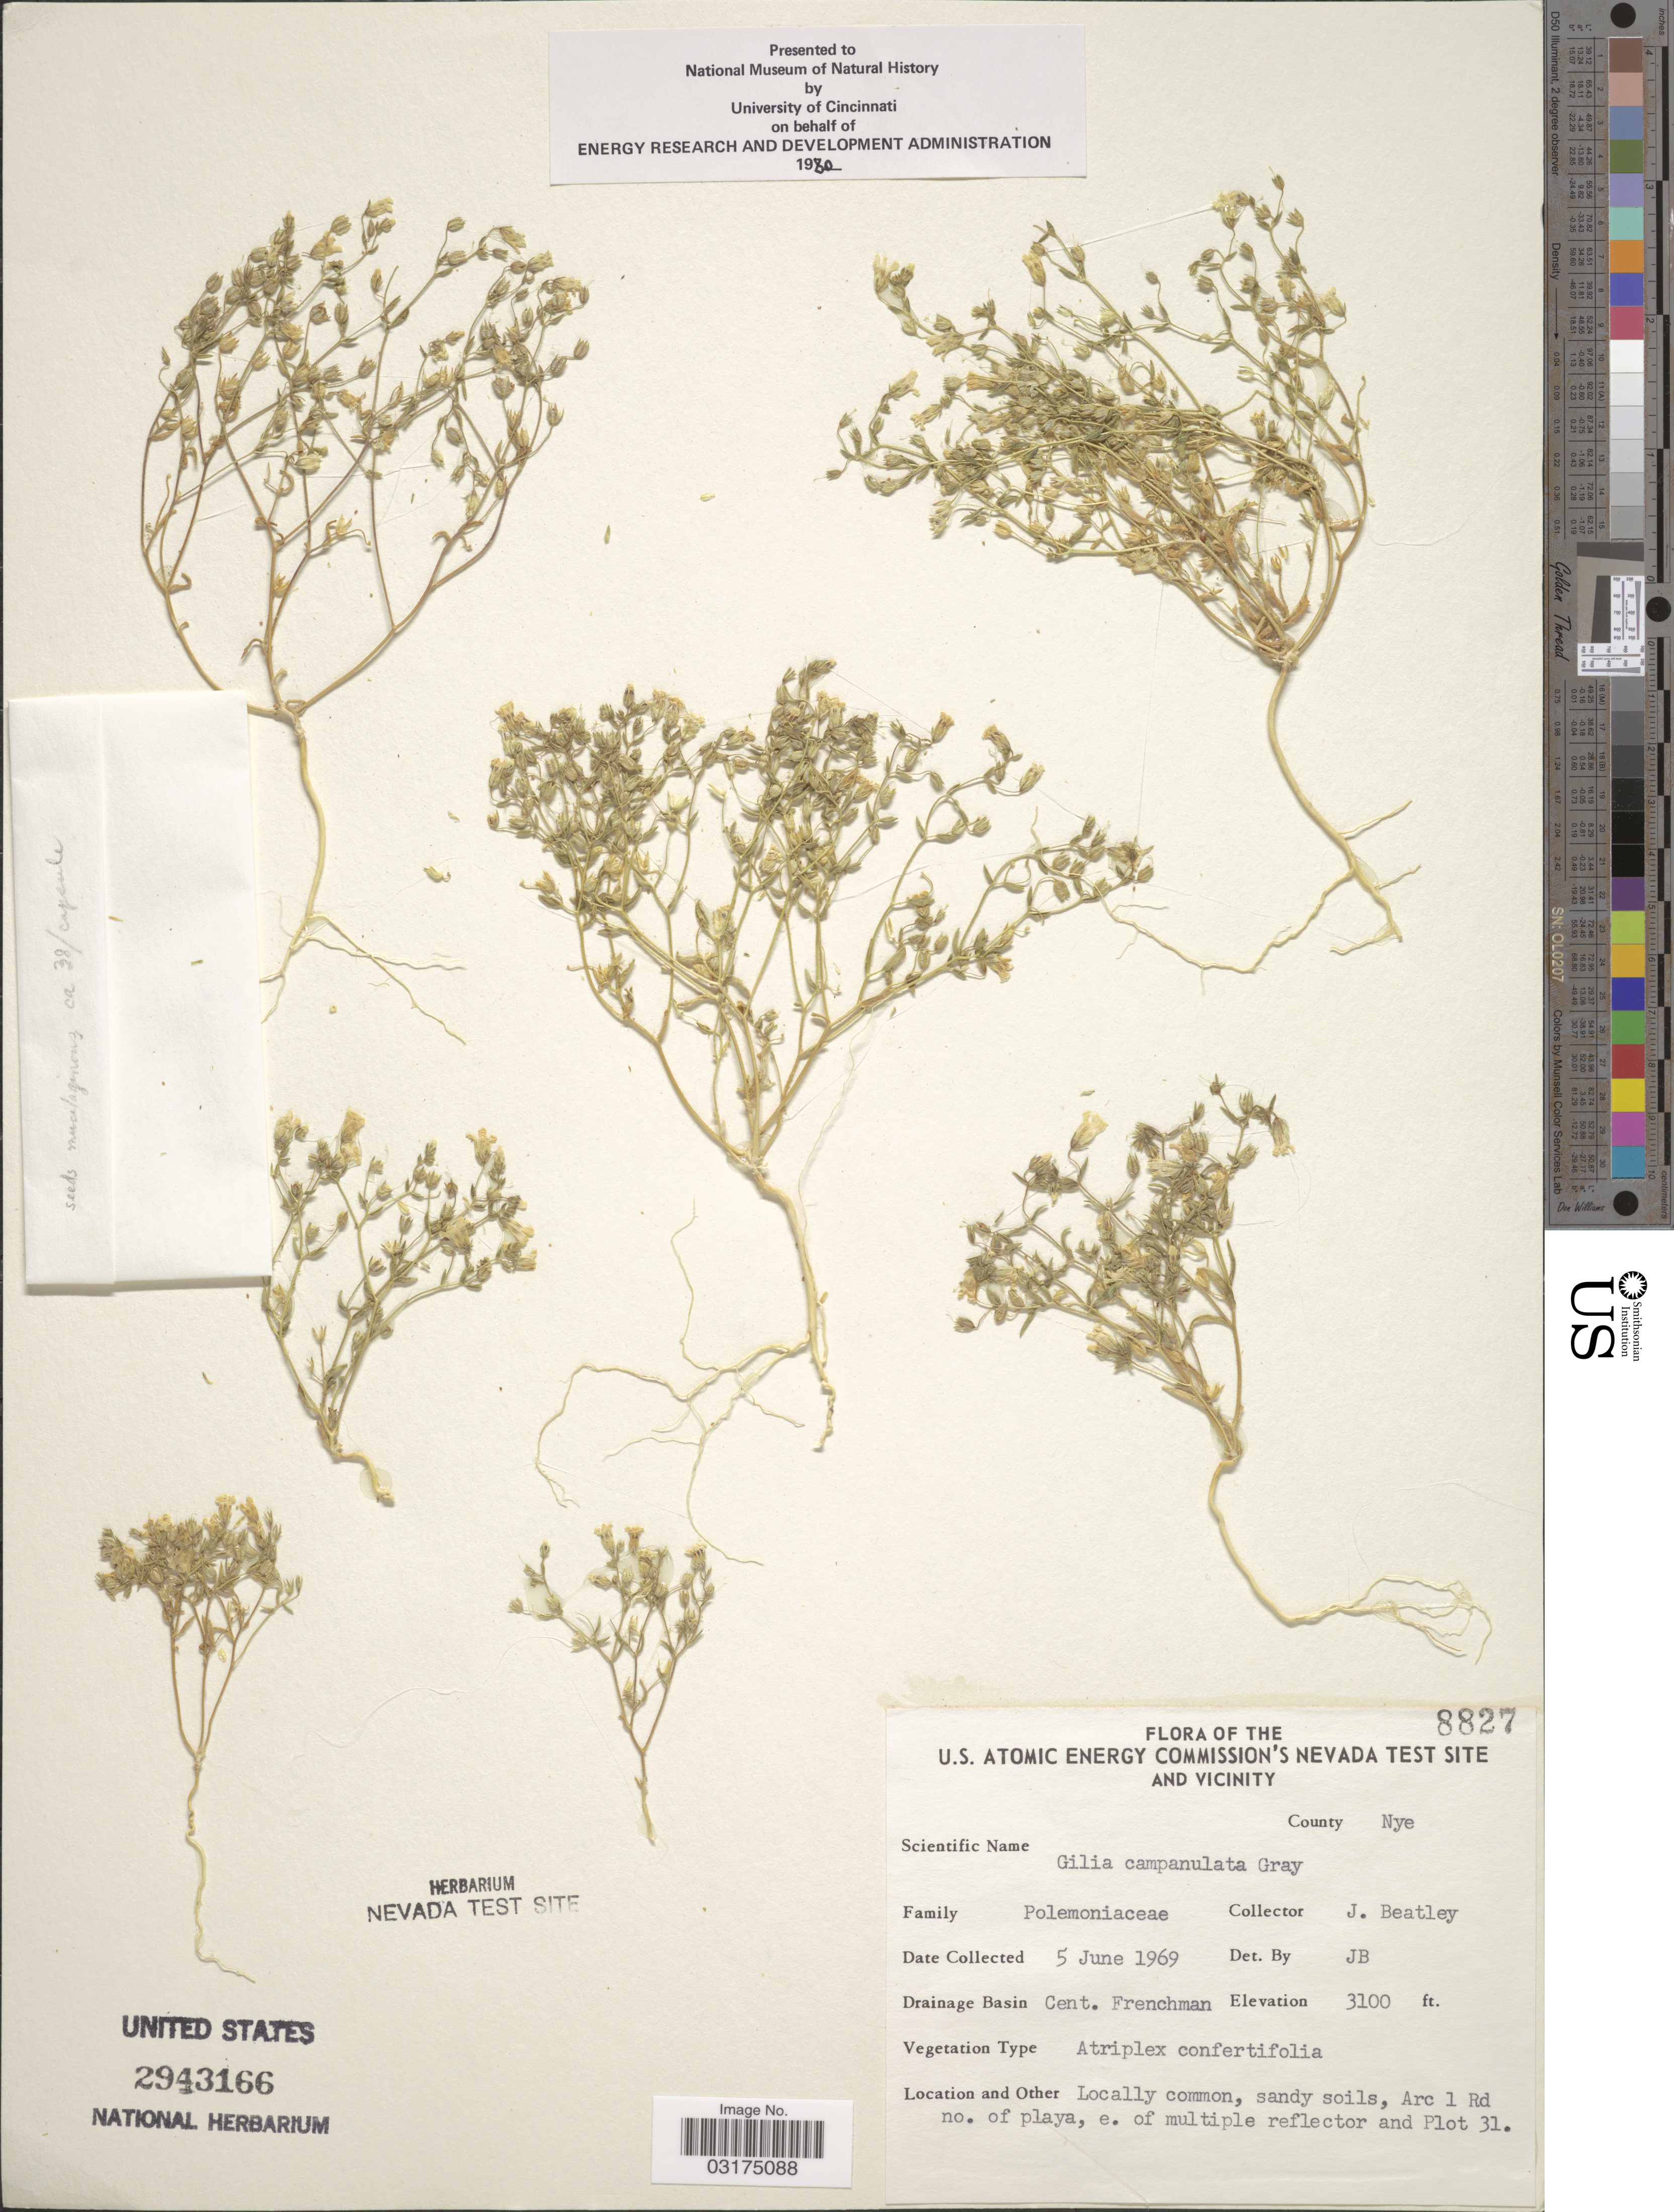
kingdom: Plantae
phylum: Tracheophyta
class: Magnoliopsida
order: Ericales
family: Polemoniaceae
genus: Linanthus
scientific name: Linanthus campanulatus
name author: (A. Gray) J.M. Porter & L.A. Johnson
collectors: J. C. Beatley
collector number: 8827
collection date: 1969-06-05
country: United States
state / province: Nevada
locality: U.S. Atomic Energy Commission's Nevada Test Site and Vicinity, County Nye, Drainage Basin Cent. Frenchman, Arc 1 Rd no. of playa, e. of multiple reflector and Plot 31.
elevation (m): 945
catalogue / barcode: US 2943166